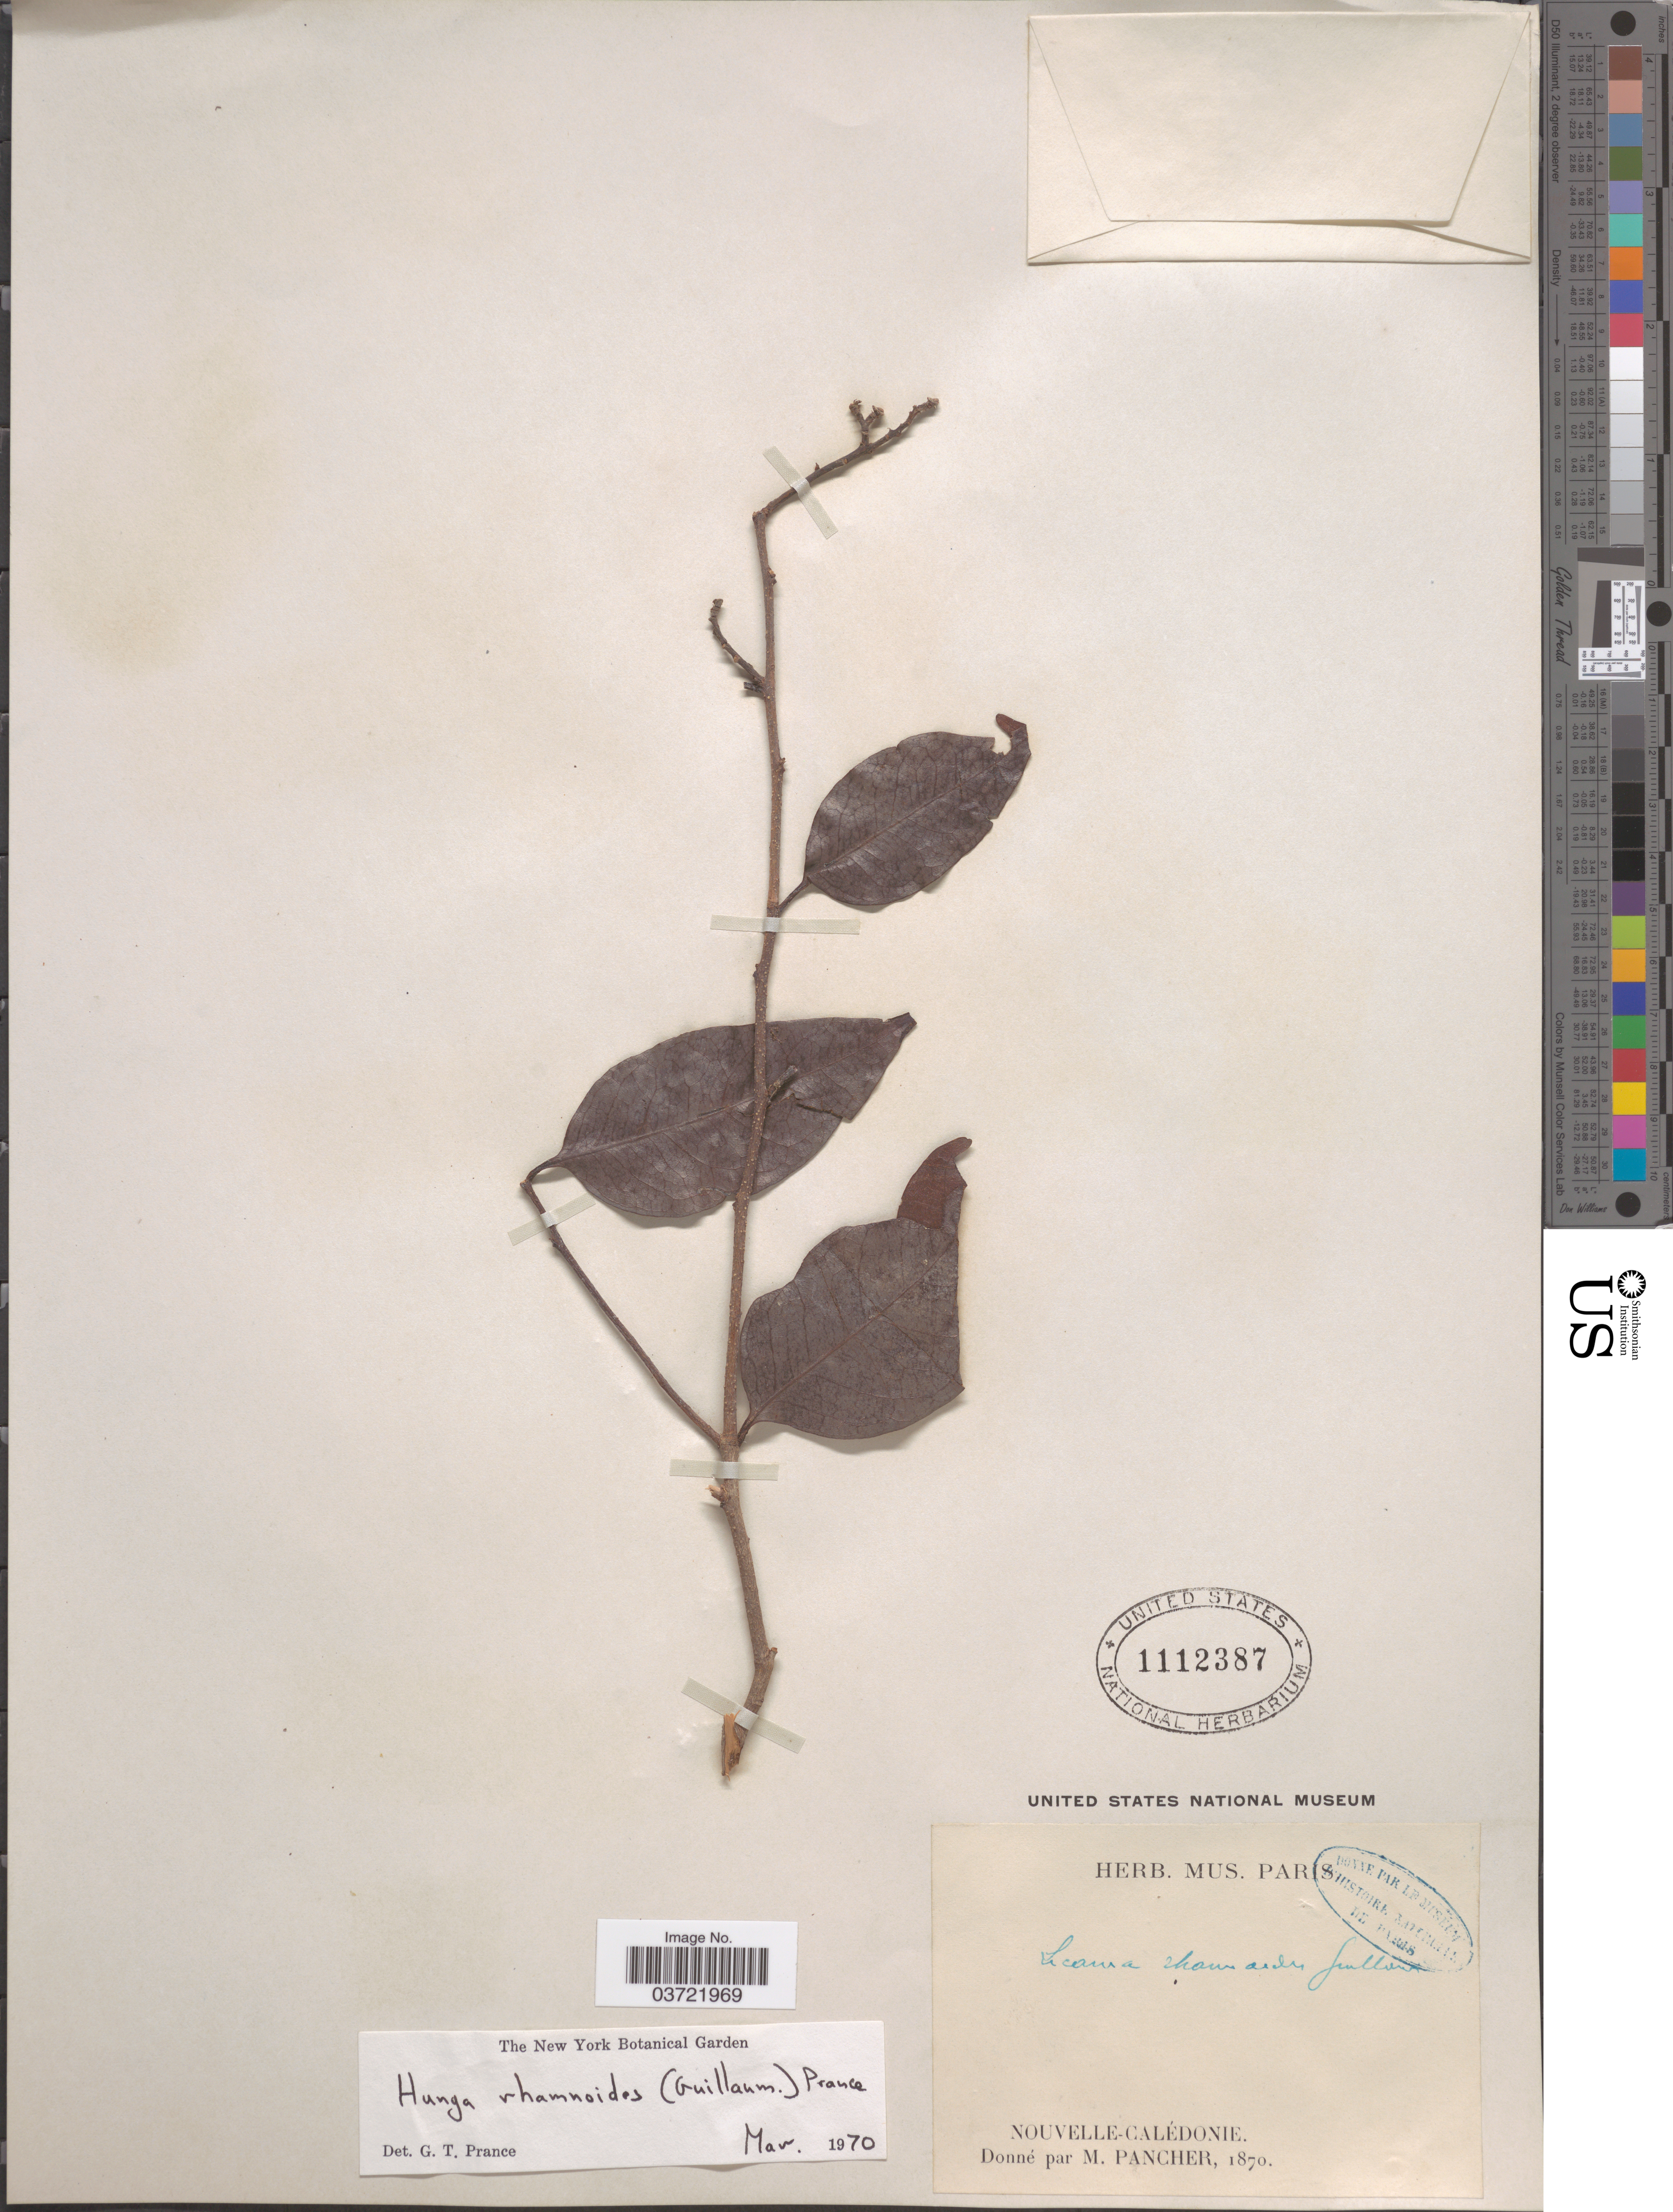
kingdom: Plantae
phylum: Tracheophyta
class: Magnoliopsida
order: Malpighiales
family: Chrysobalanaceae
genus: Hunga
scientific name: Hunga rhamnoides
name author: (Guillaumin) Prance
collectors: M. Pancher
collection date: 1870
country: New Caledonia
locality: Nouvelle-Calédonie.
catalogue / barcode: US 1112387